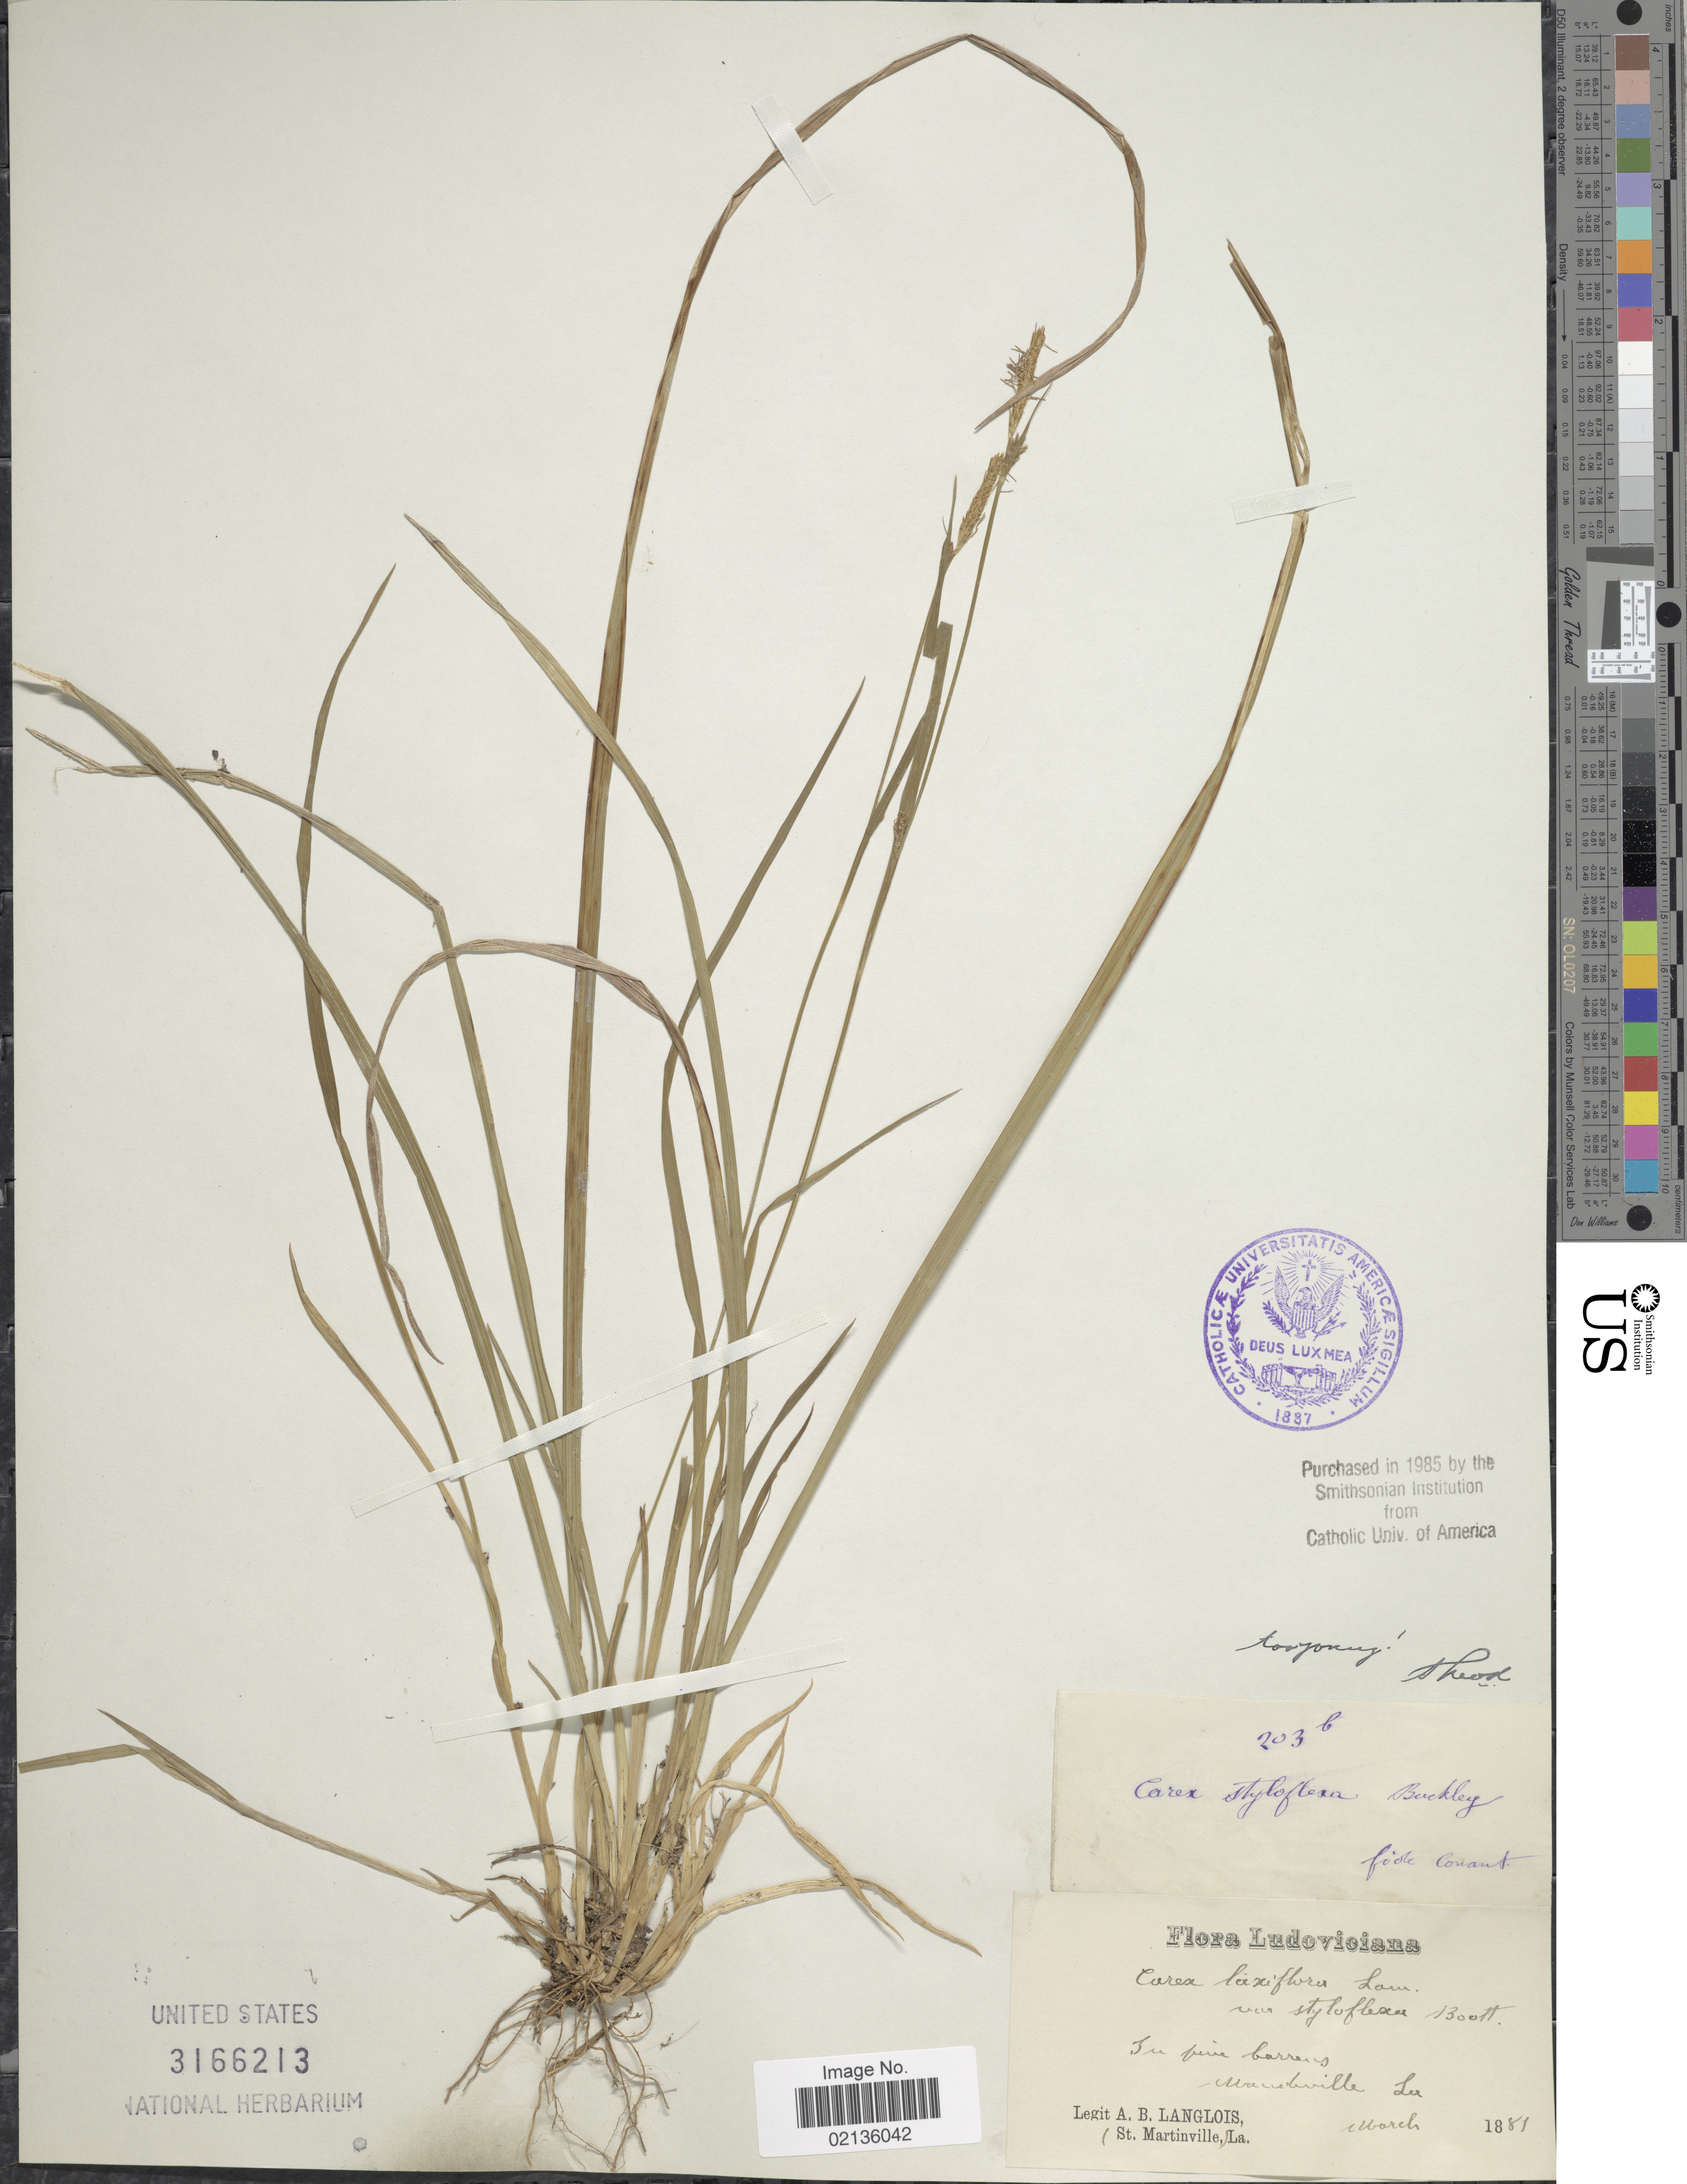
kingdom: Plantae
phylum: Tracheophyta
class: Liliopsida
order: Poales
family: Cyperaceae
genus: Carex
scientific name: Carex styloflexa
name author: Buckley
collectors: A. Langlois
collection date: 1881-03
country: United States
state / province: Louisiana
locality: In pine barrens Mandeville,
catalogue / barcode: US 3166213